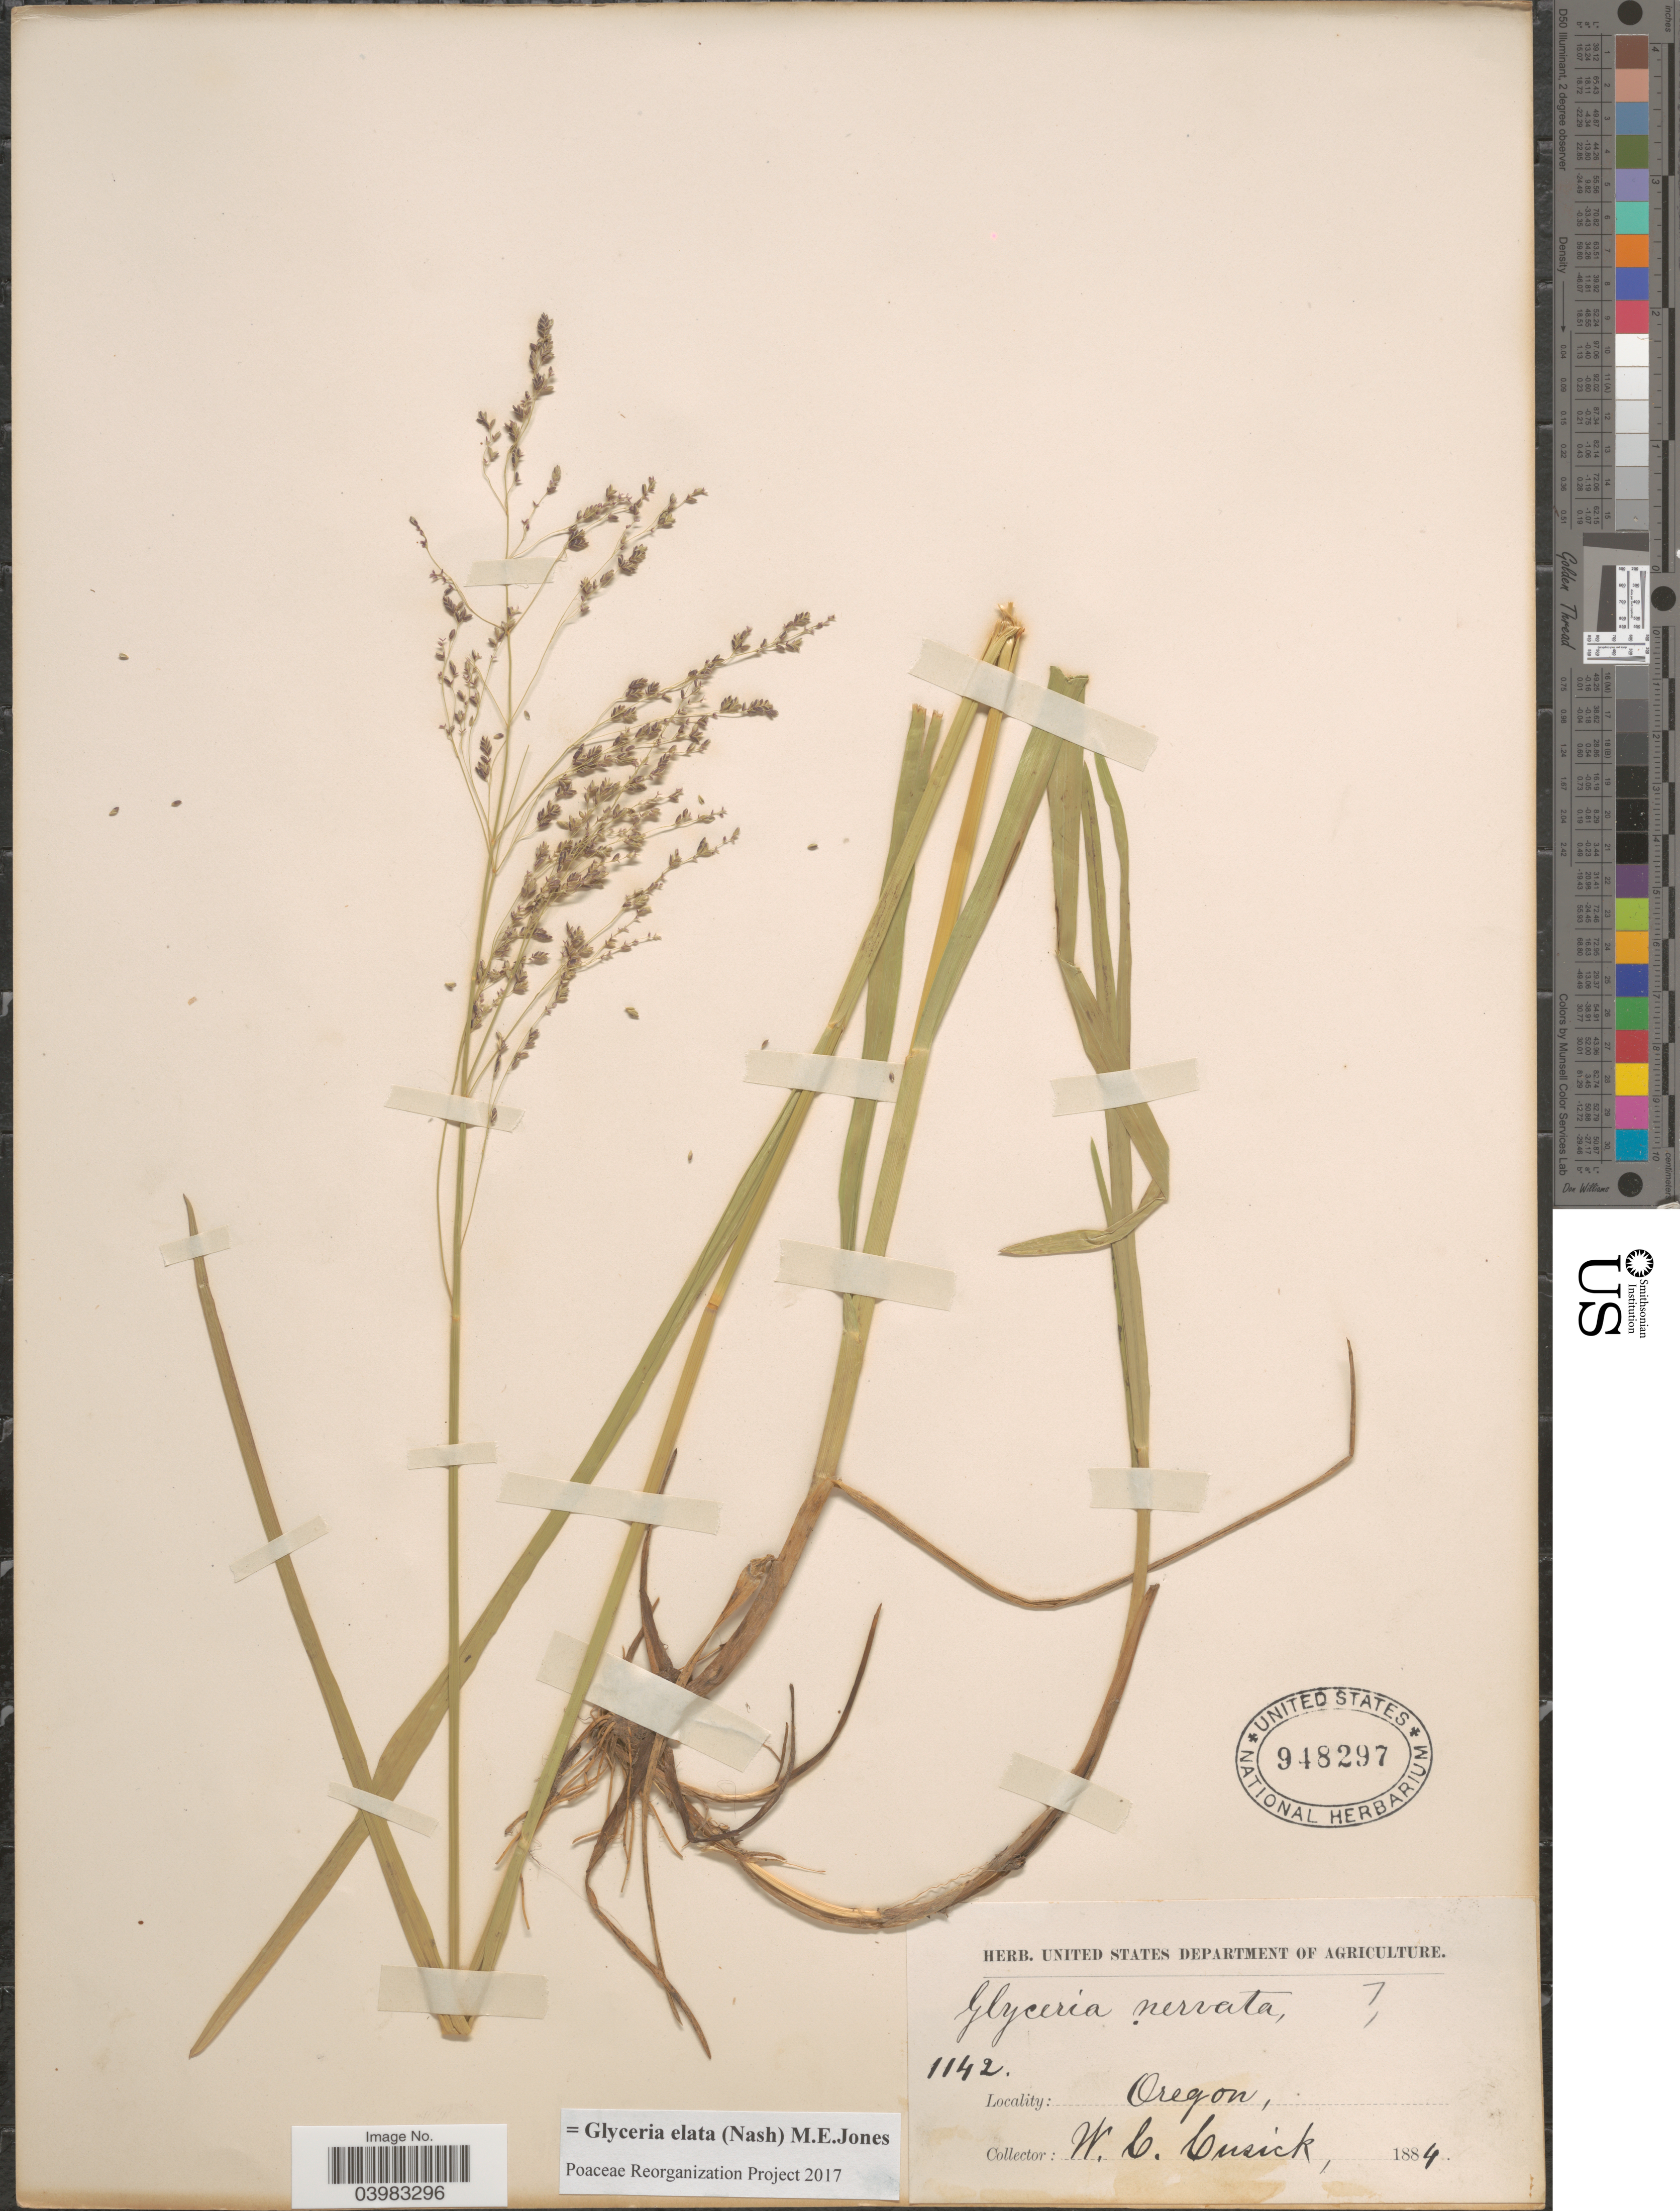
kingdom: Plantae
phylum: Tracheophyta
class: Liliopsida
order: Poales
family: Poaceae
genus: Glyceria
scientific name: Glyceria elata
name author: (Nash) M.E. Jones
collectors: W. C. Cusick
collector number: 1142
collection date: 1884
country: United States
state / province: Oregon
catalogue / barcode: US 948297